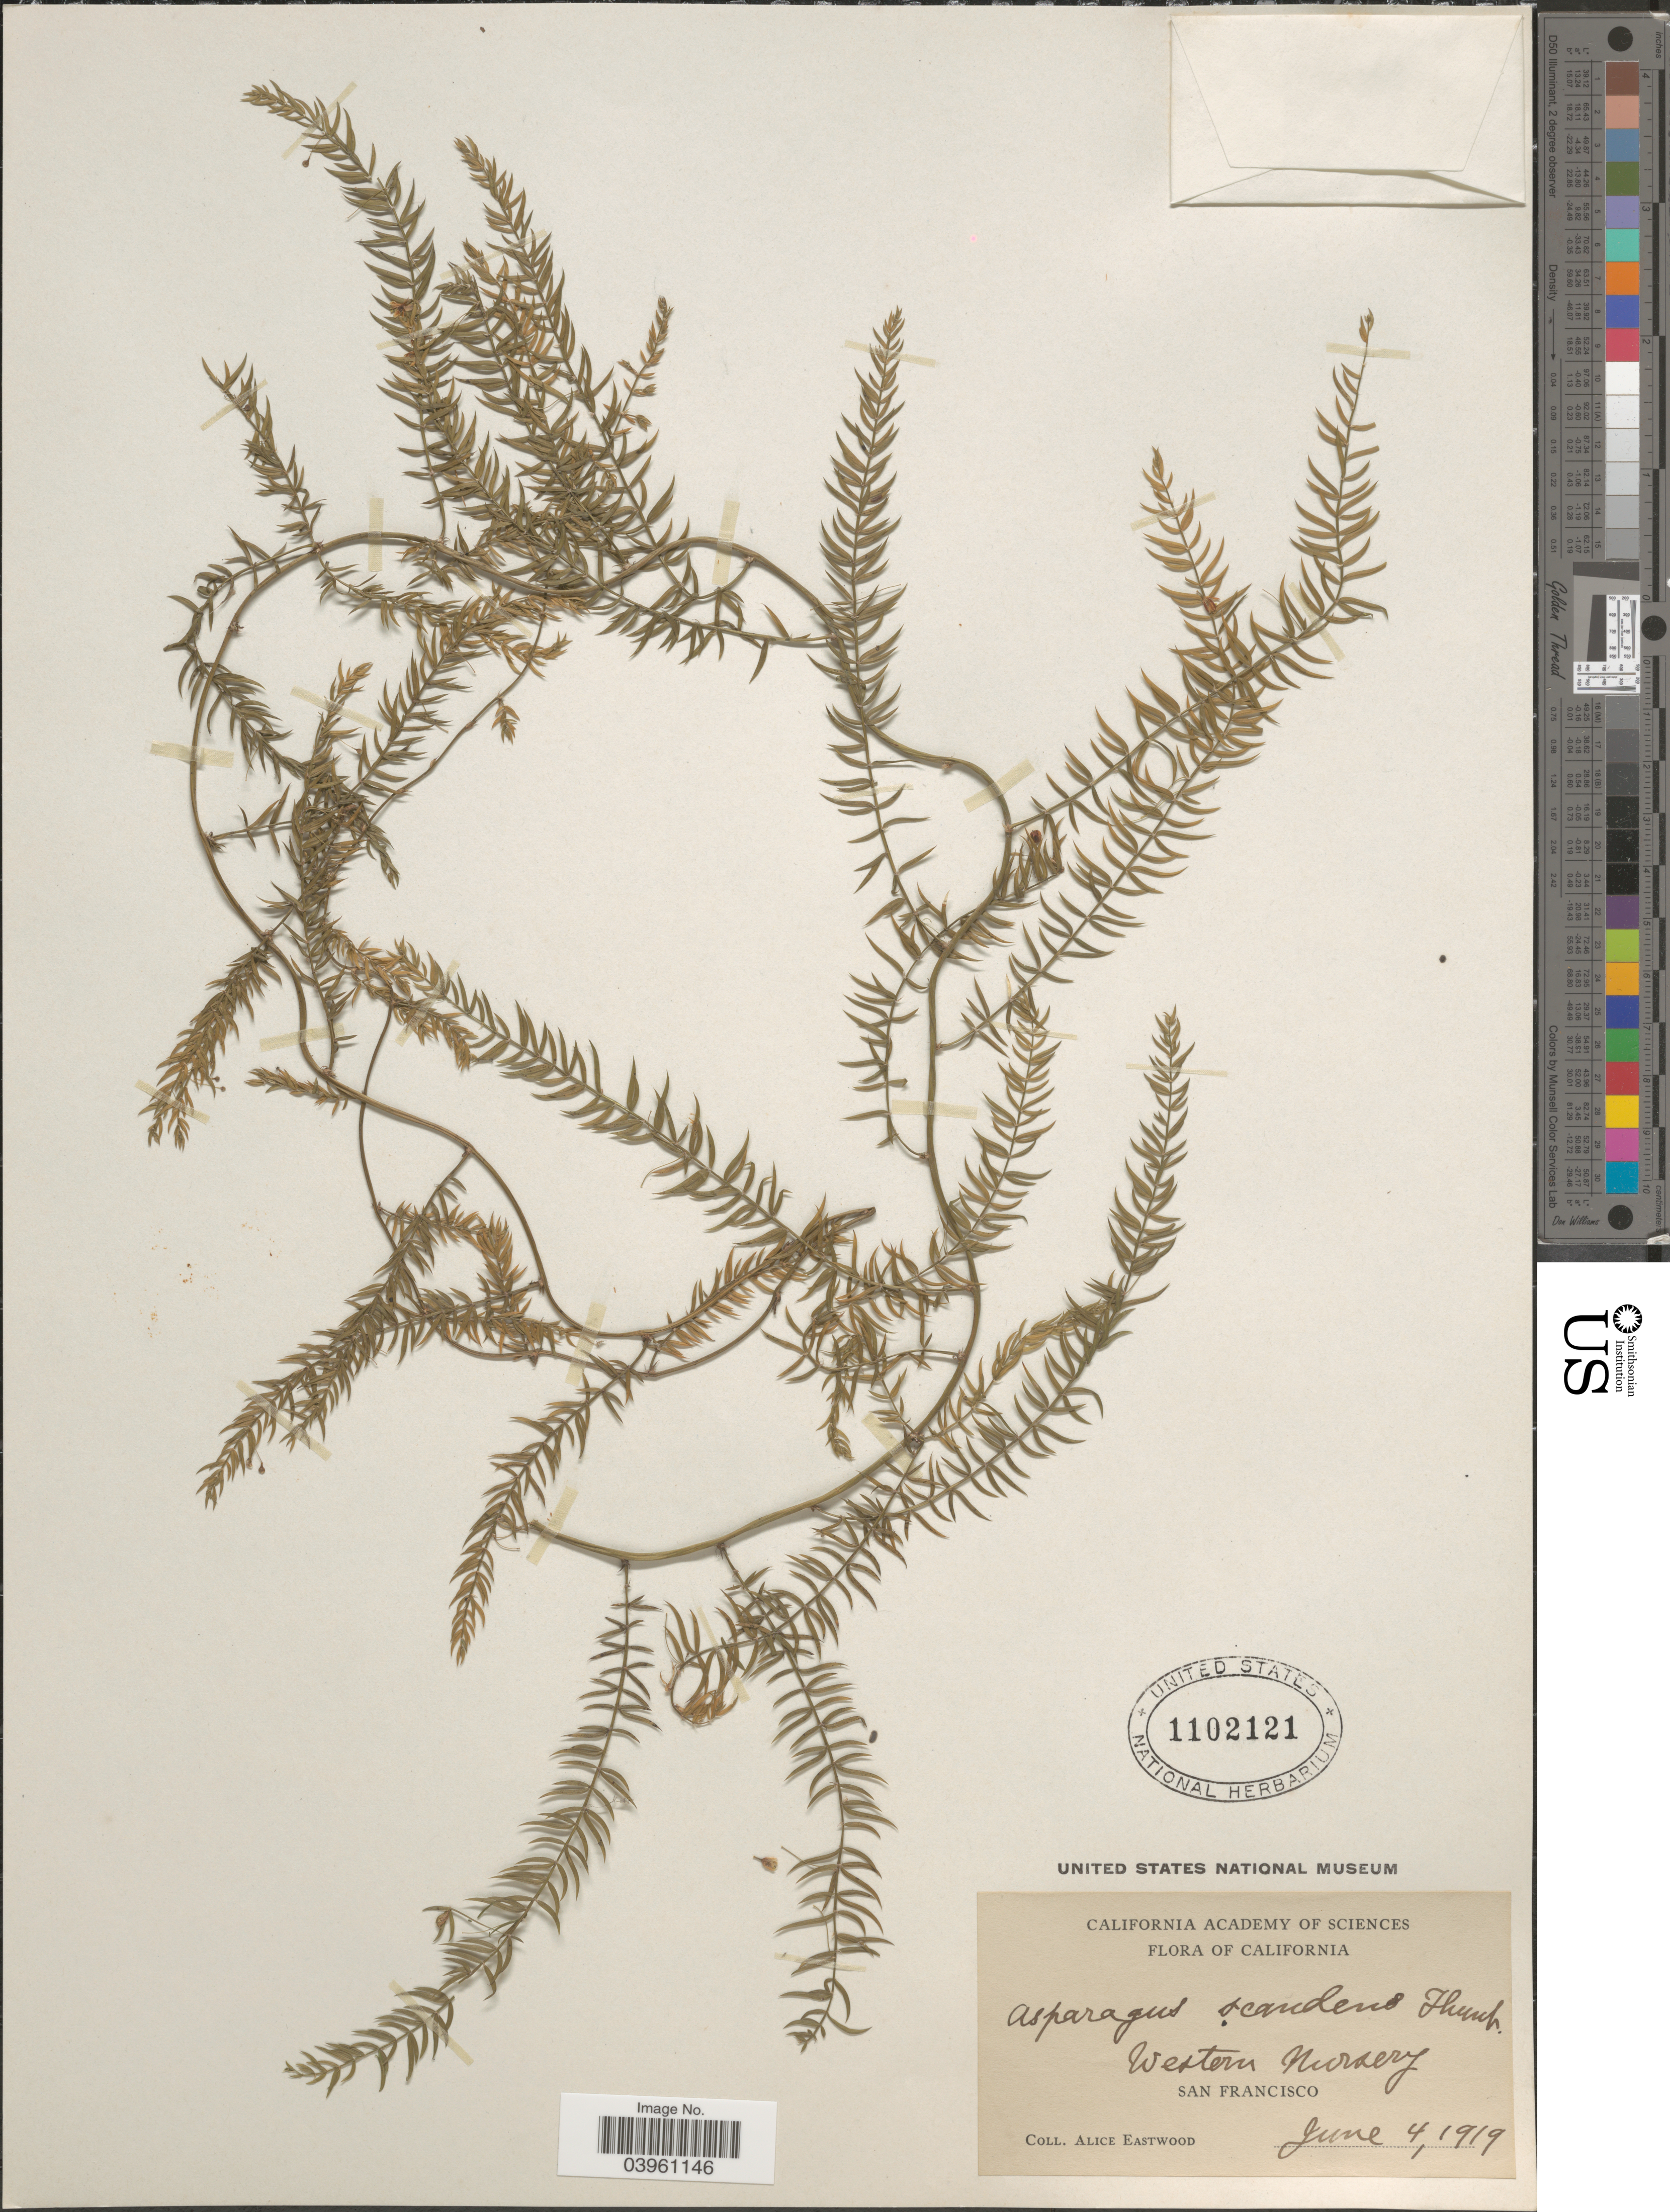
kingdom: Plantae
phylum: Tracheophyta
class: Liliopsida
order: Asparagales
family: Asparagaceae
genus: Asparagus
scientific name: Asparagus scandens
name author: Thunb.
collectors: A. Eastwood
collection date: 1919-06-04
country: United States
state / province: California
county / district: San Francisco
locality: Western Nursery. San Francisco.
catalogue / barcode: US 1102121